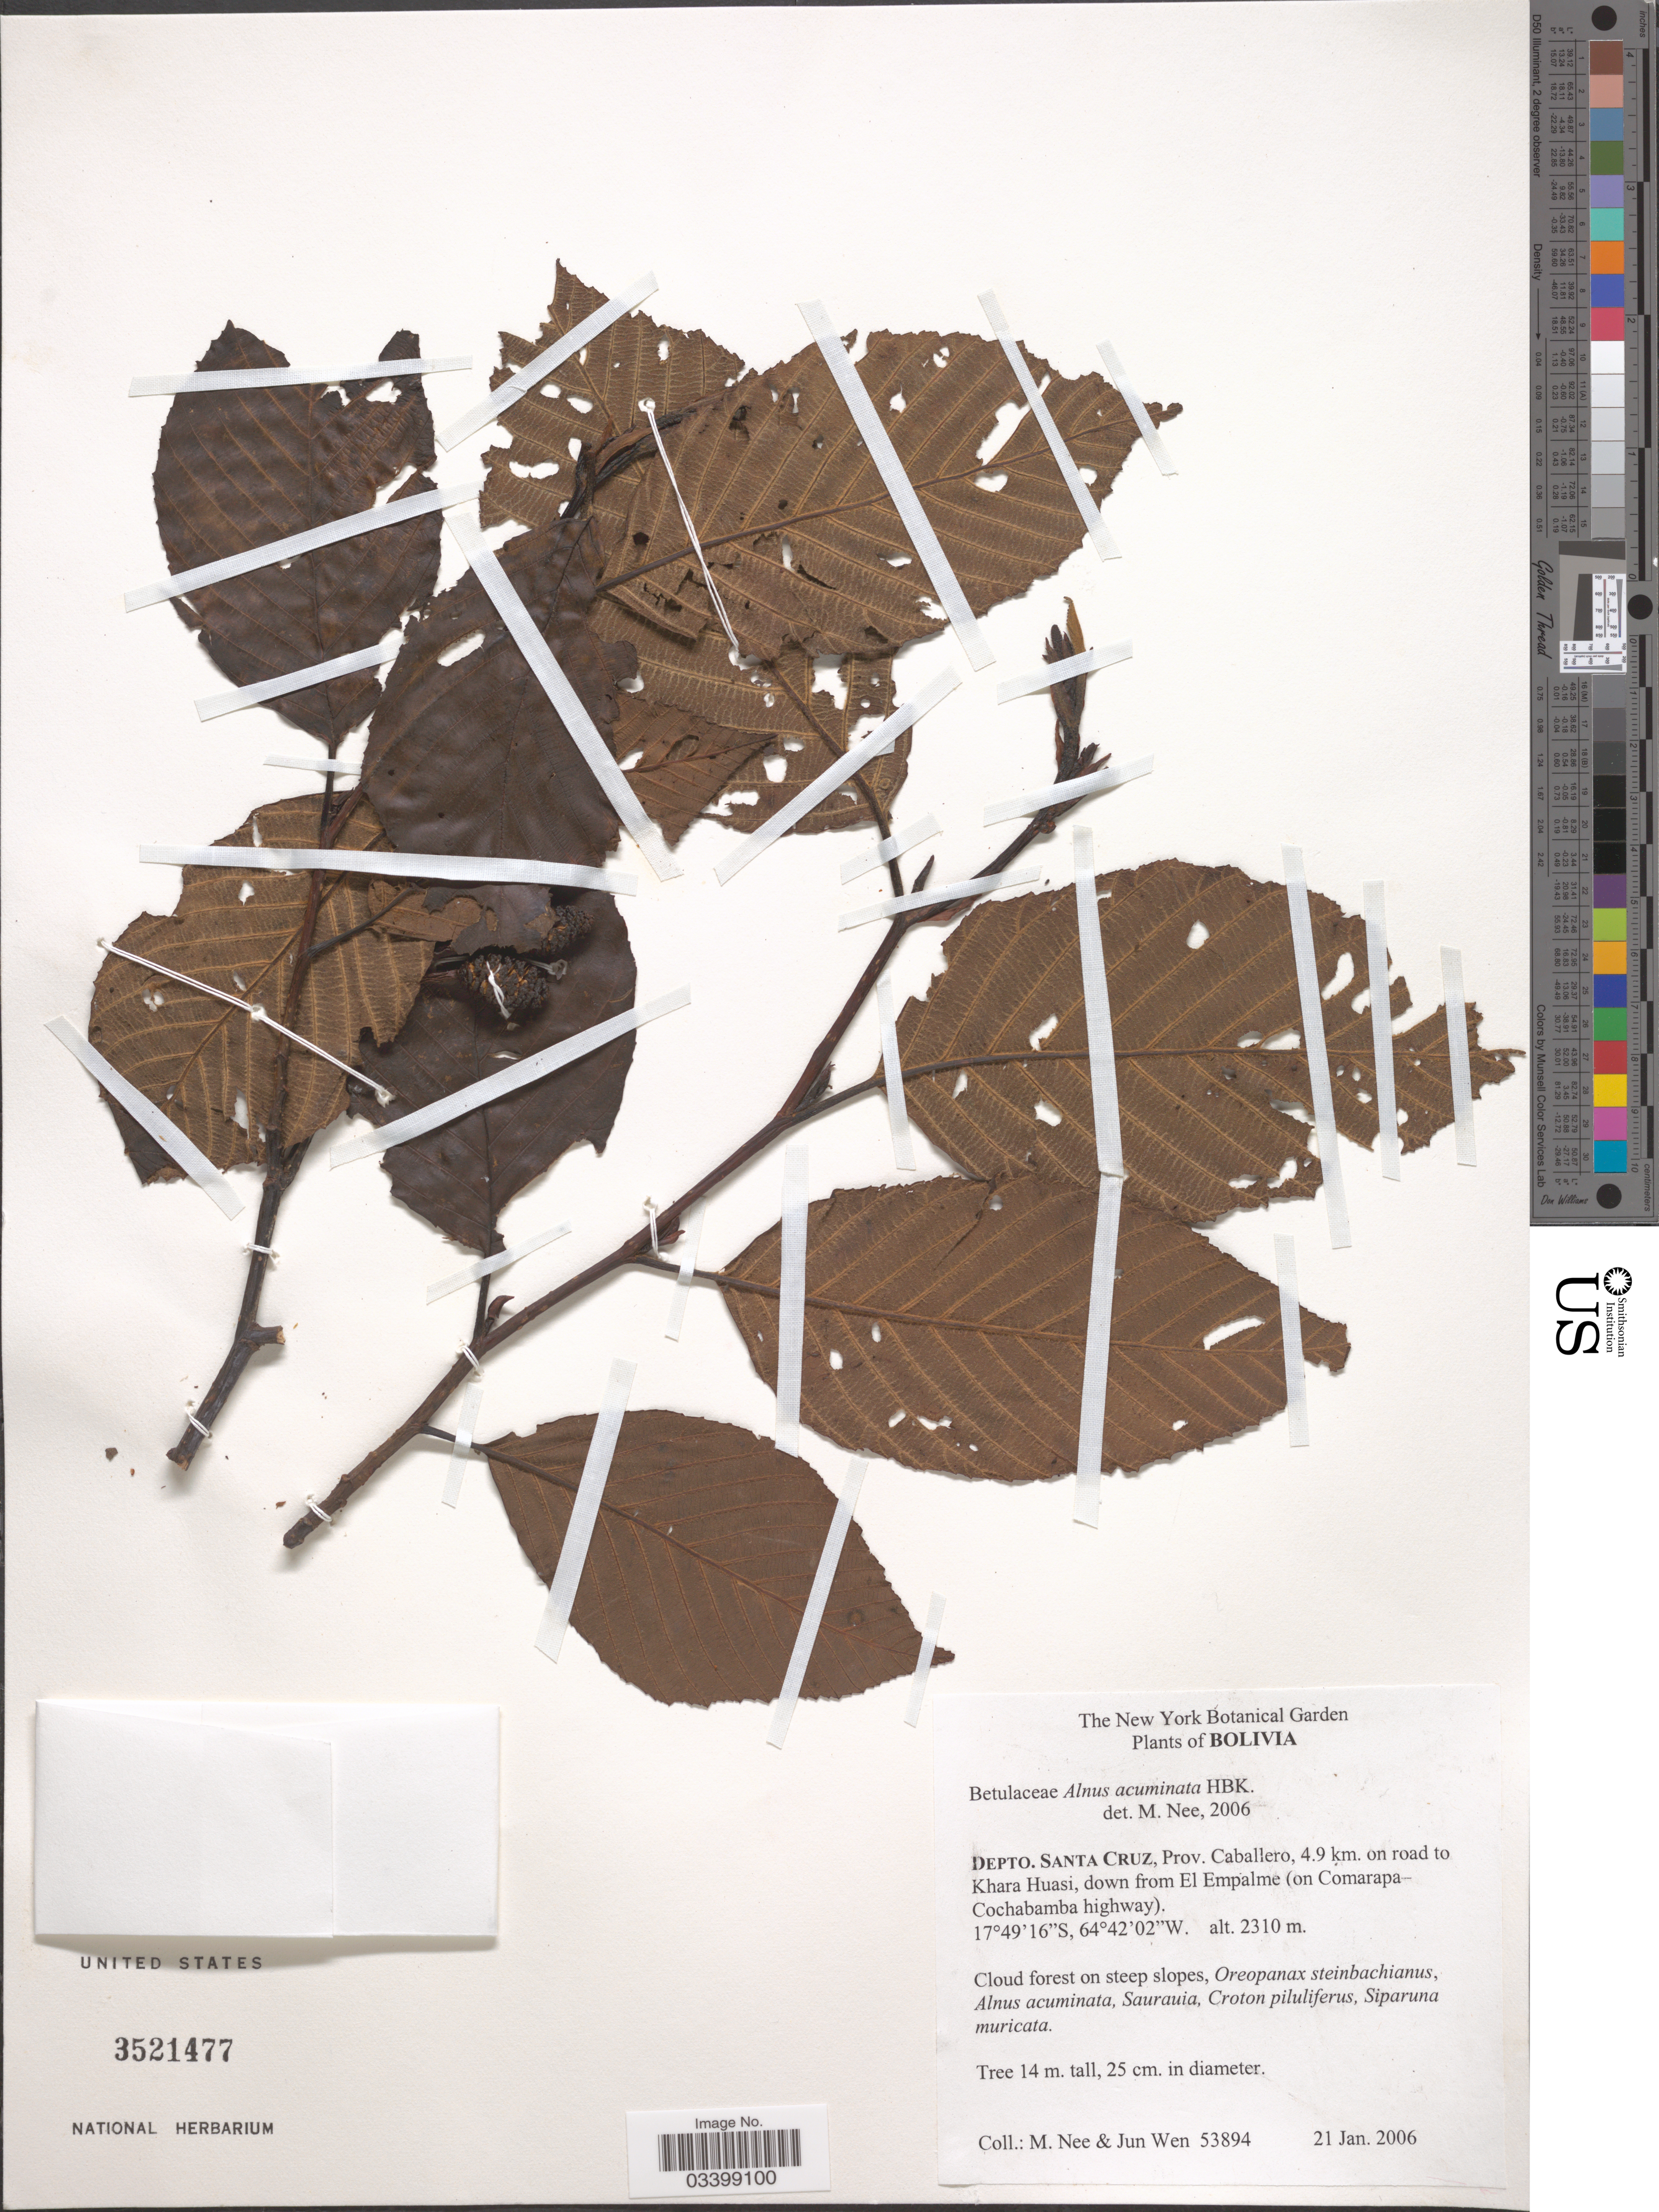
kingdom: Plantae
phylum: Tracheophyta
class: Magnoliopsida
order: Fagales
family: Betulaceae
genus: Alnus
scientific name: Alnus acuminata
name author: Kunth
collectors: M. Nee & J. Wen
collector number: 53894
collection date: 2006-01-21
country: Bolivia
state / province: Santa Cruz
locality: Depto. Santa Cruz, Prov. Caballero, 4.9 km. on road to Khara Huasi, down from El Empalme (on Comarapa-Cochabamba highway).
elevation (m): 2310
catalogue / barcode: US 3521477